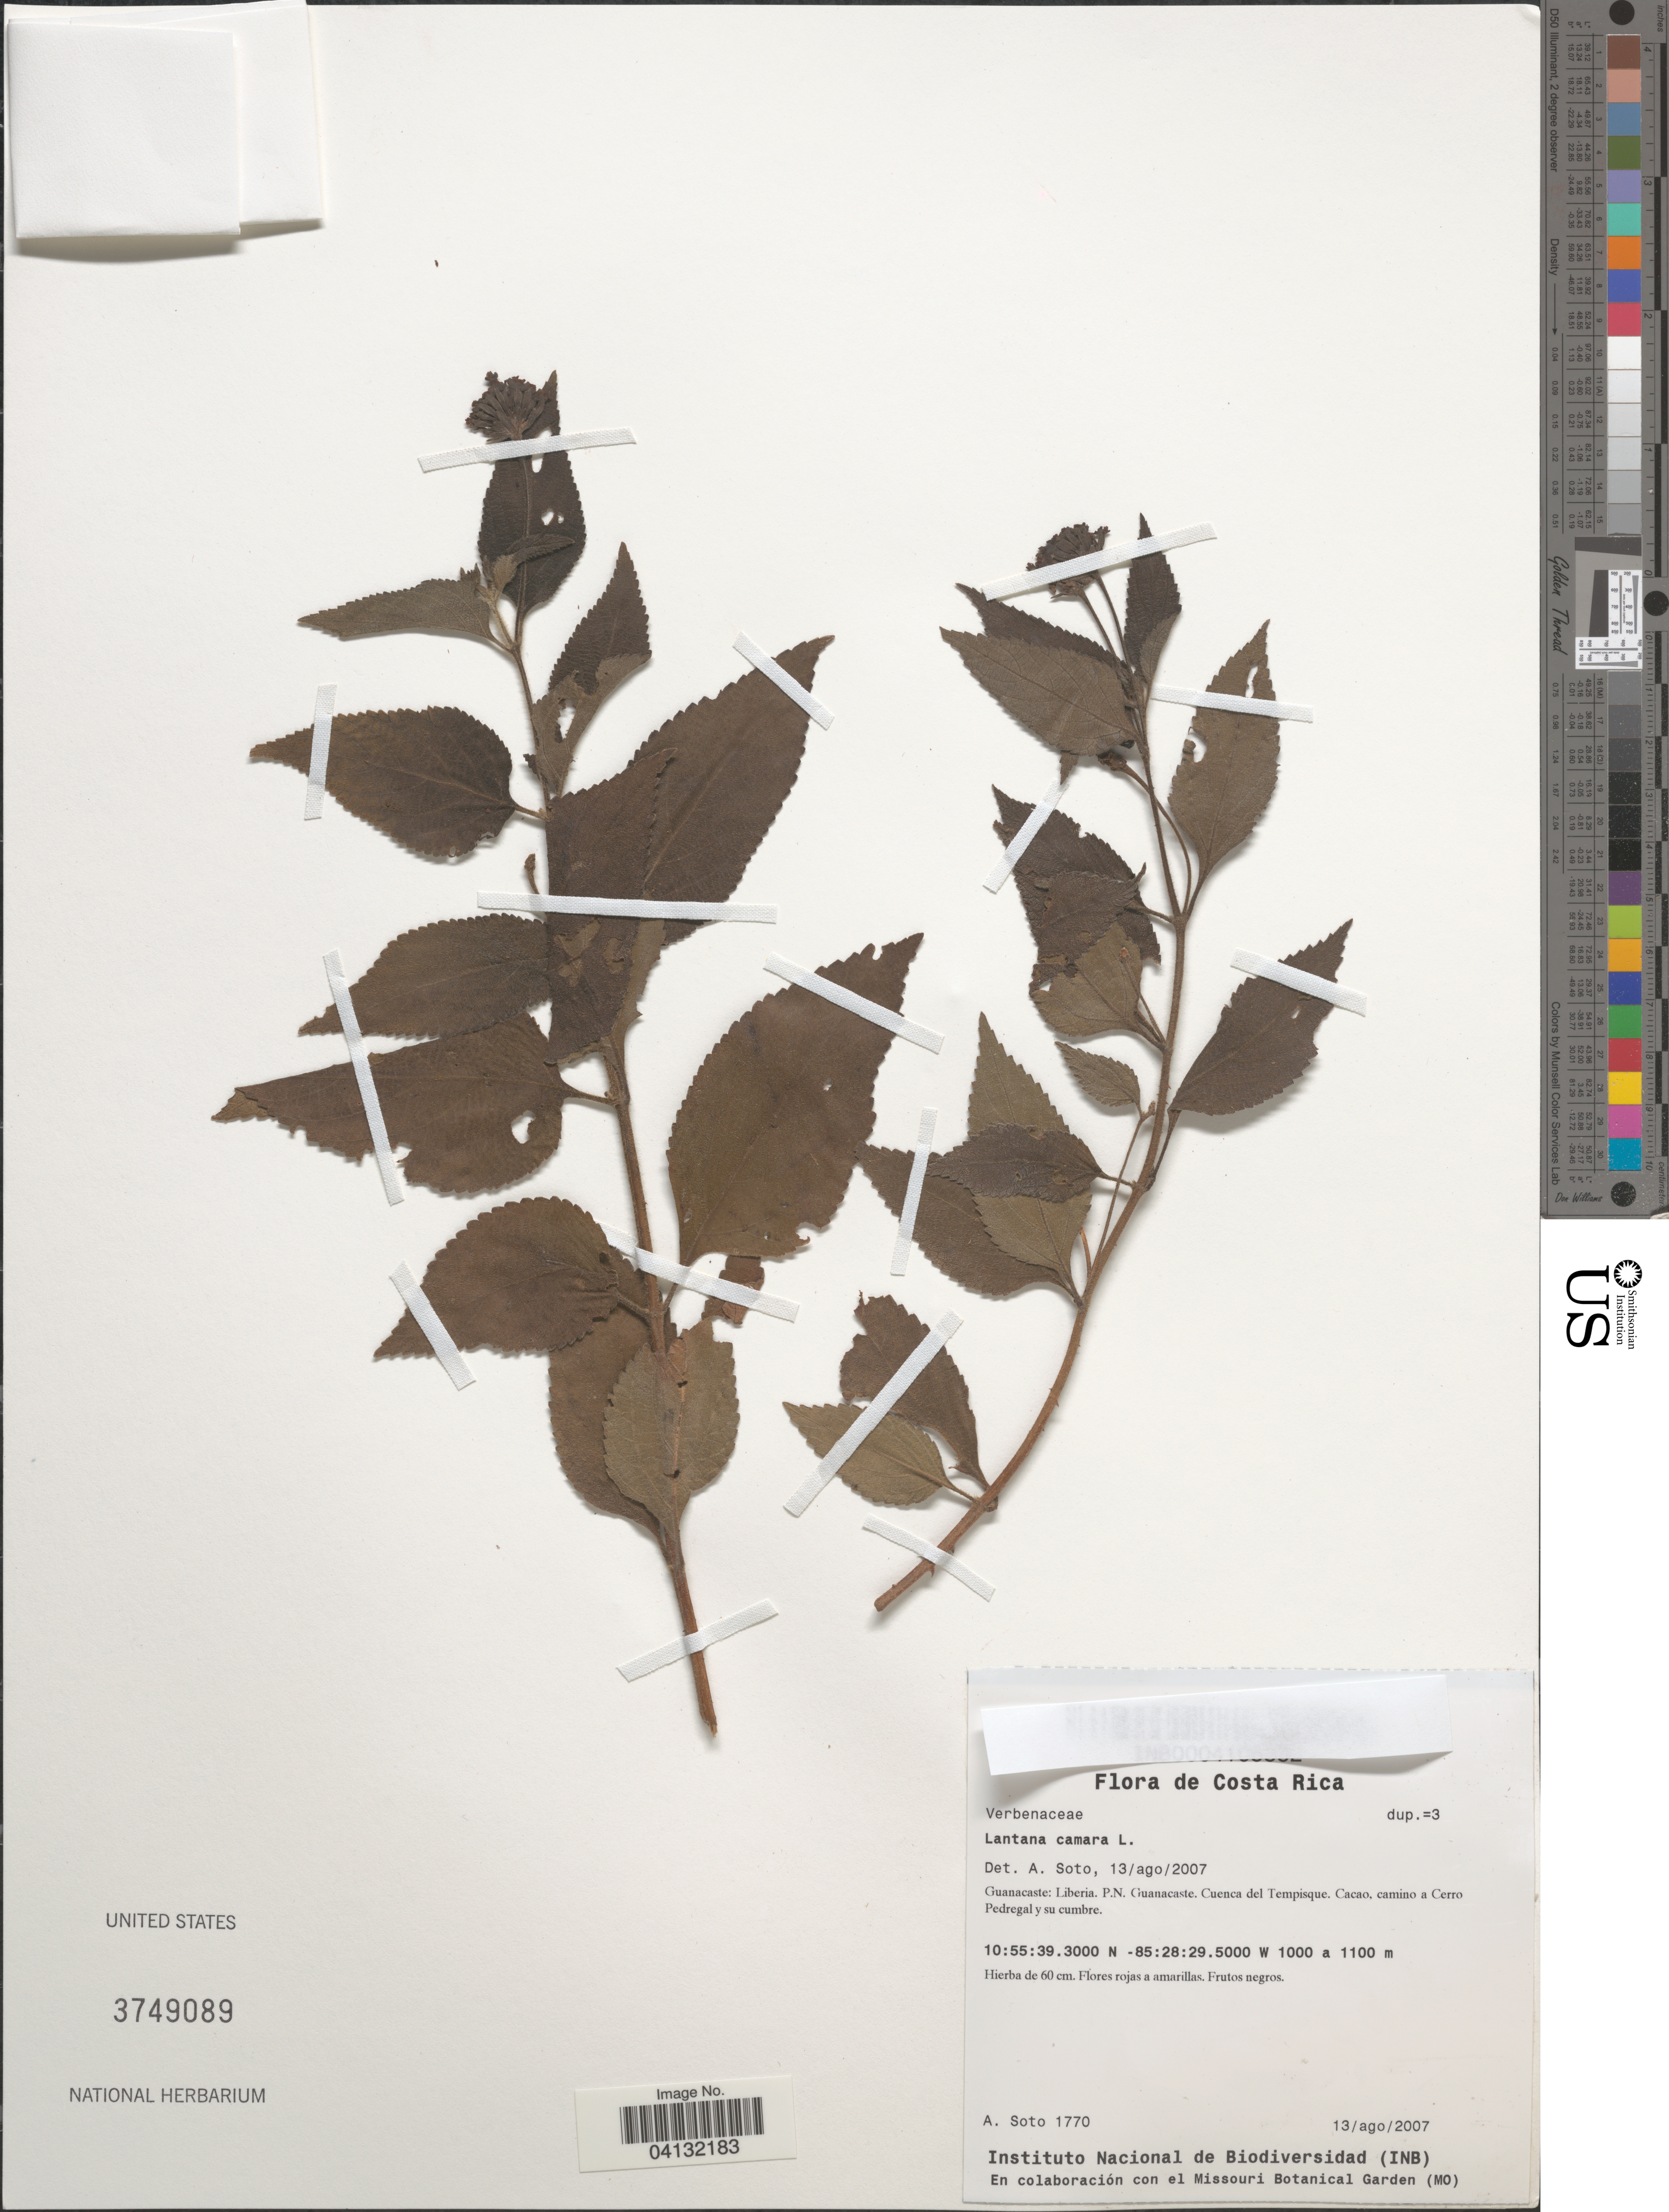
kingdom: Plantae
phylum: Tracheophyta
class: Magnoliopsida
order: Lamiales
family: Verbenaceae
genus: Lantana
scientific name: Lantana camara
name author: L.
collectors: A. Soto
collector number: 1770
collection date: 2007-08-13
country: Costa Rica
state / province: Guanacaste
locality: Liberia. P.N. Guanacaste. Cuenca del Tempisque. Cacao, camino a Cerro Pedregal y su cumbre.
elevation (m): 1000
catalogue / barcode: US 3749089